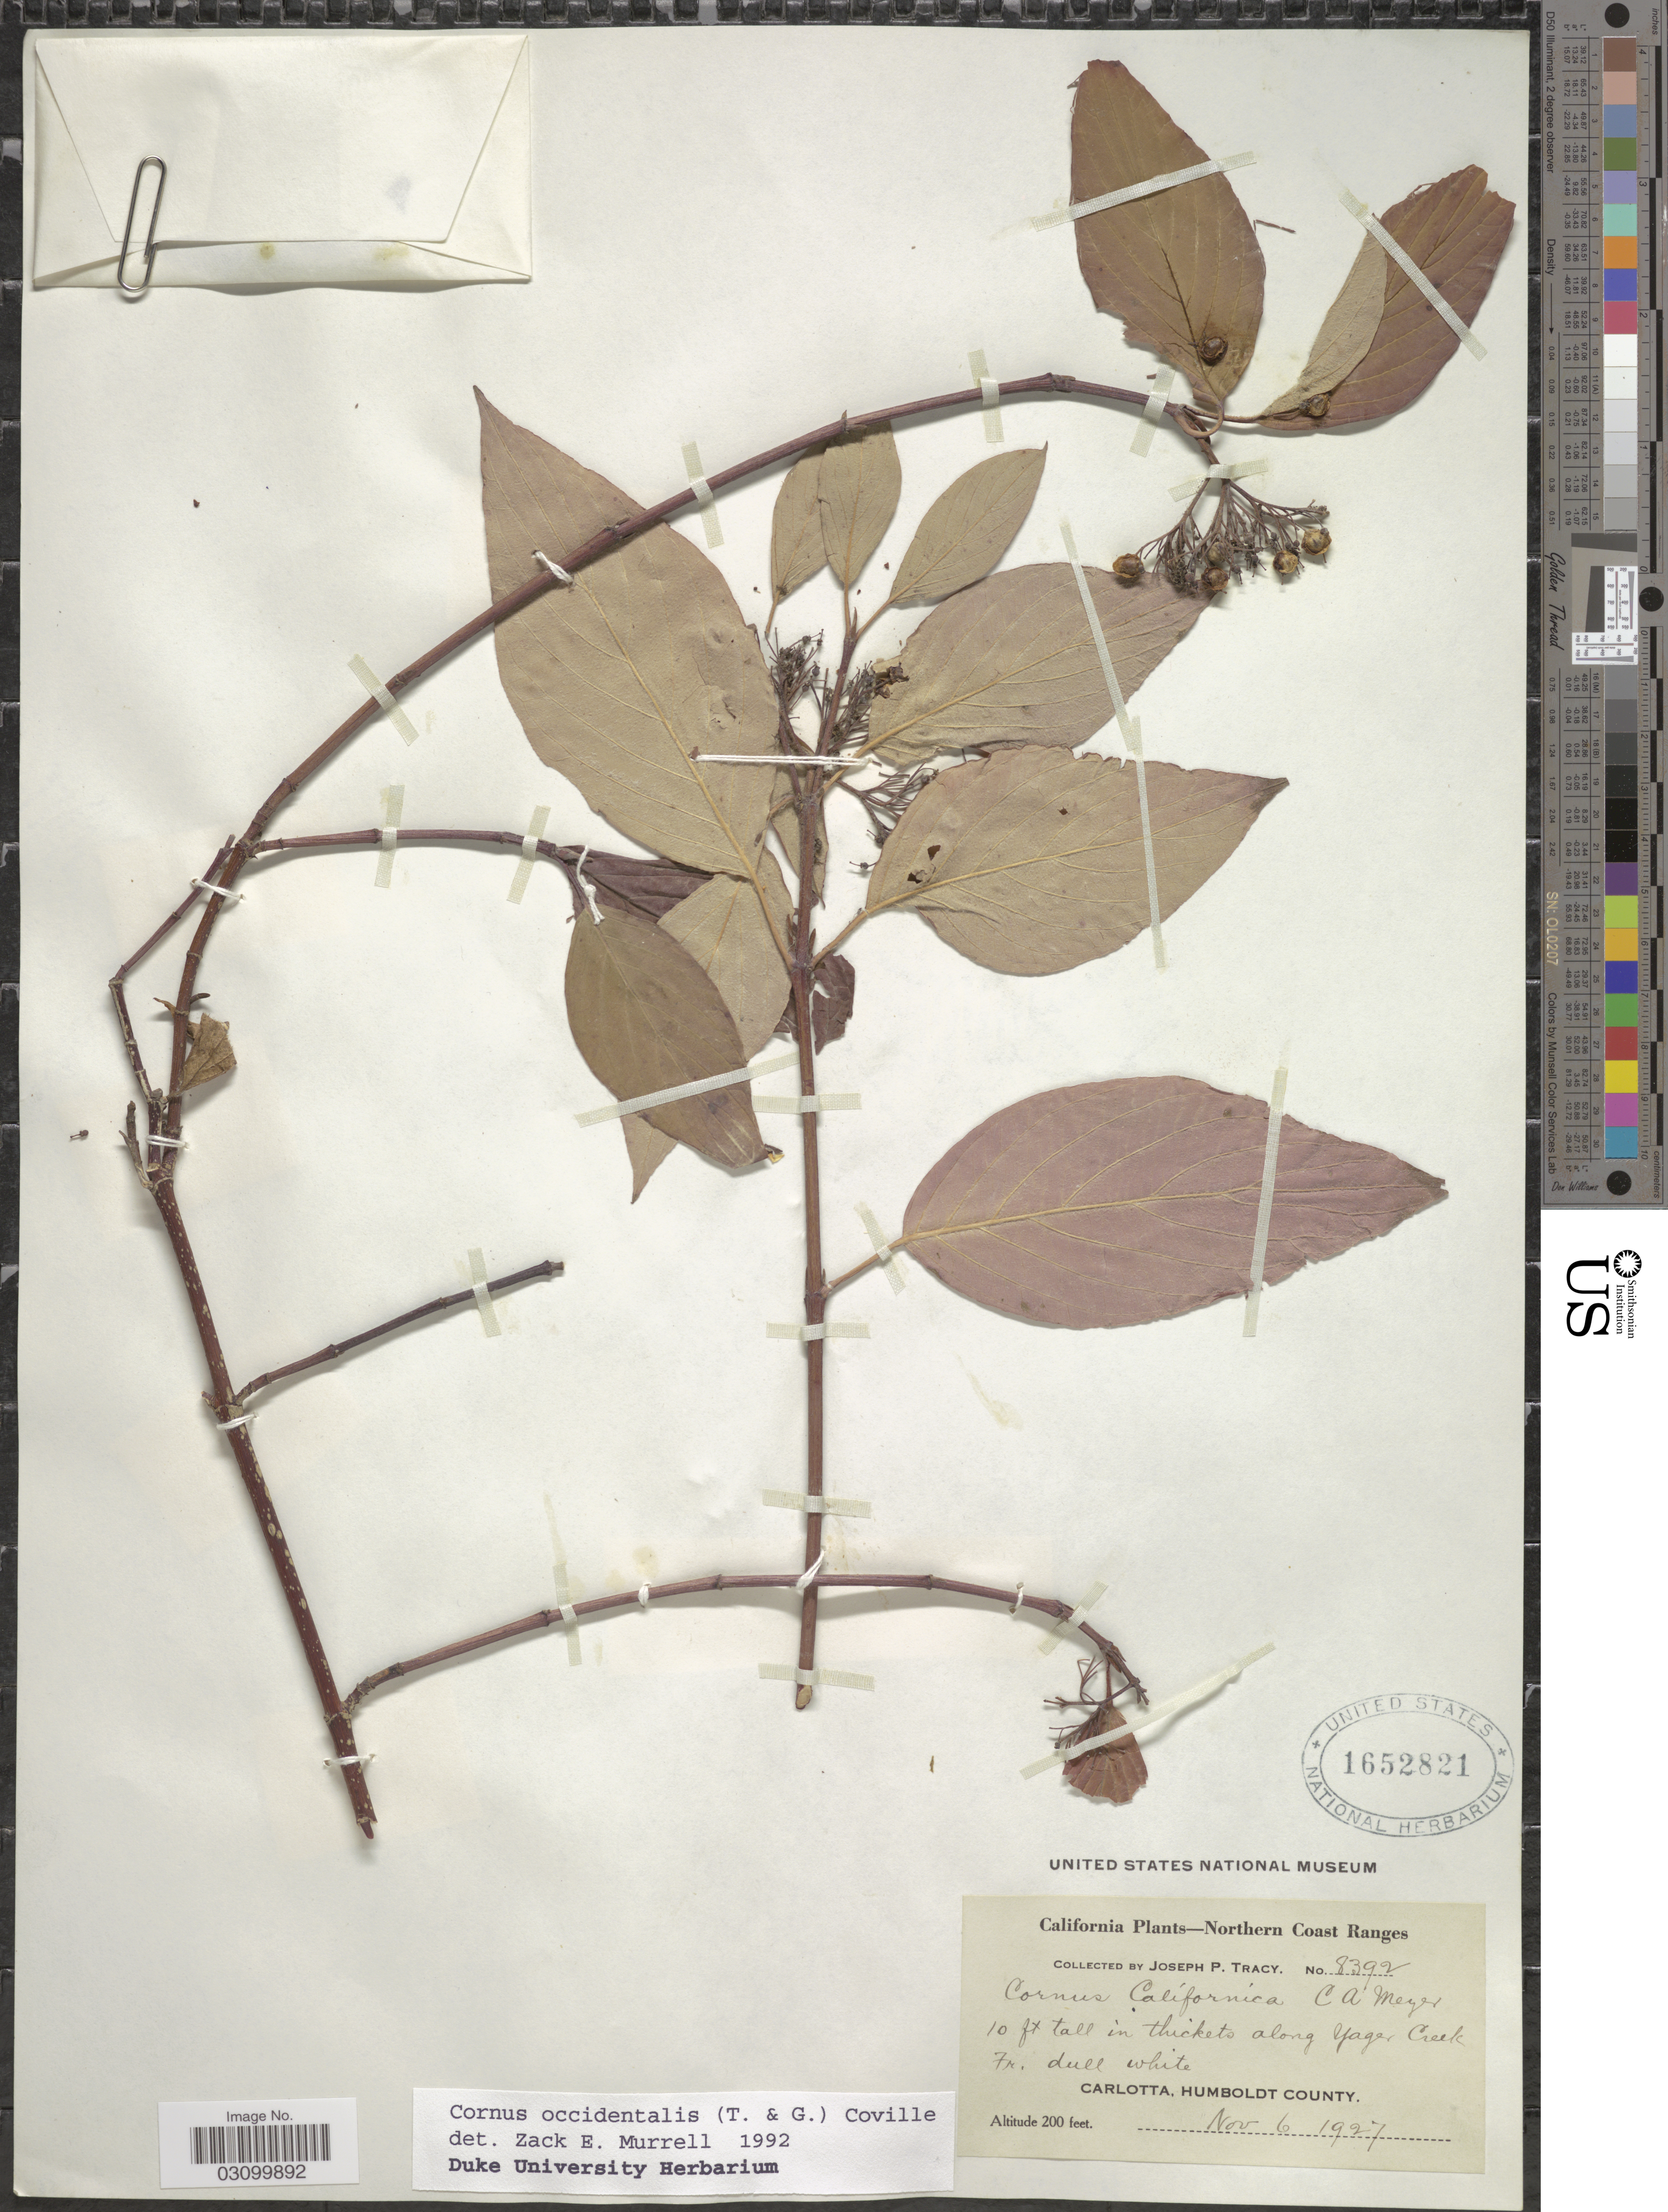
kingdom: Plantae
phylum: Tracheophyta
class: Magnoliopsida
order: Cornales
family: Cornaceae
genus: Cornus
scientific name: Cornus occidentalis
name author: (Torr. & A. Gray) Coville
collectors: J. Tracy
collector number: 8392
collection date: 1927-11-06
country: United States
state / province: California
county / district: Humboldt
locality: Northern Coast Ranges. In thickets along Yager Creek. Carlotta, Humboldt County.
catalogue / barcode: US 1652821